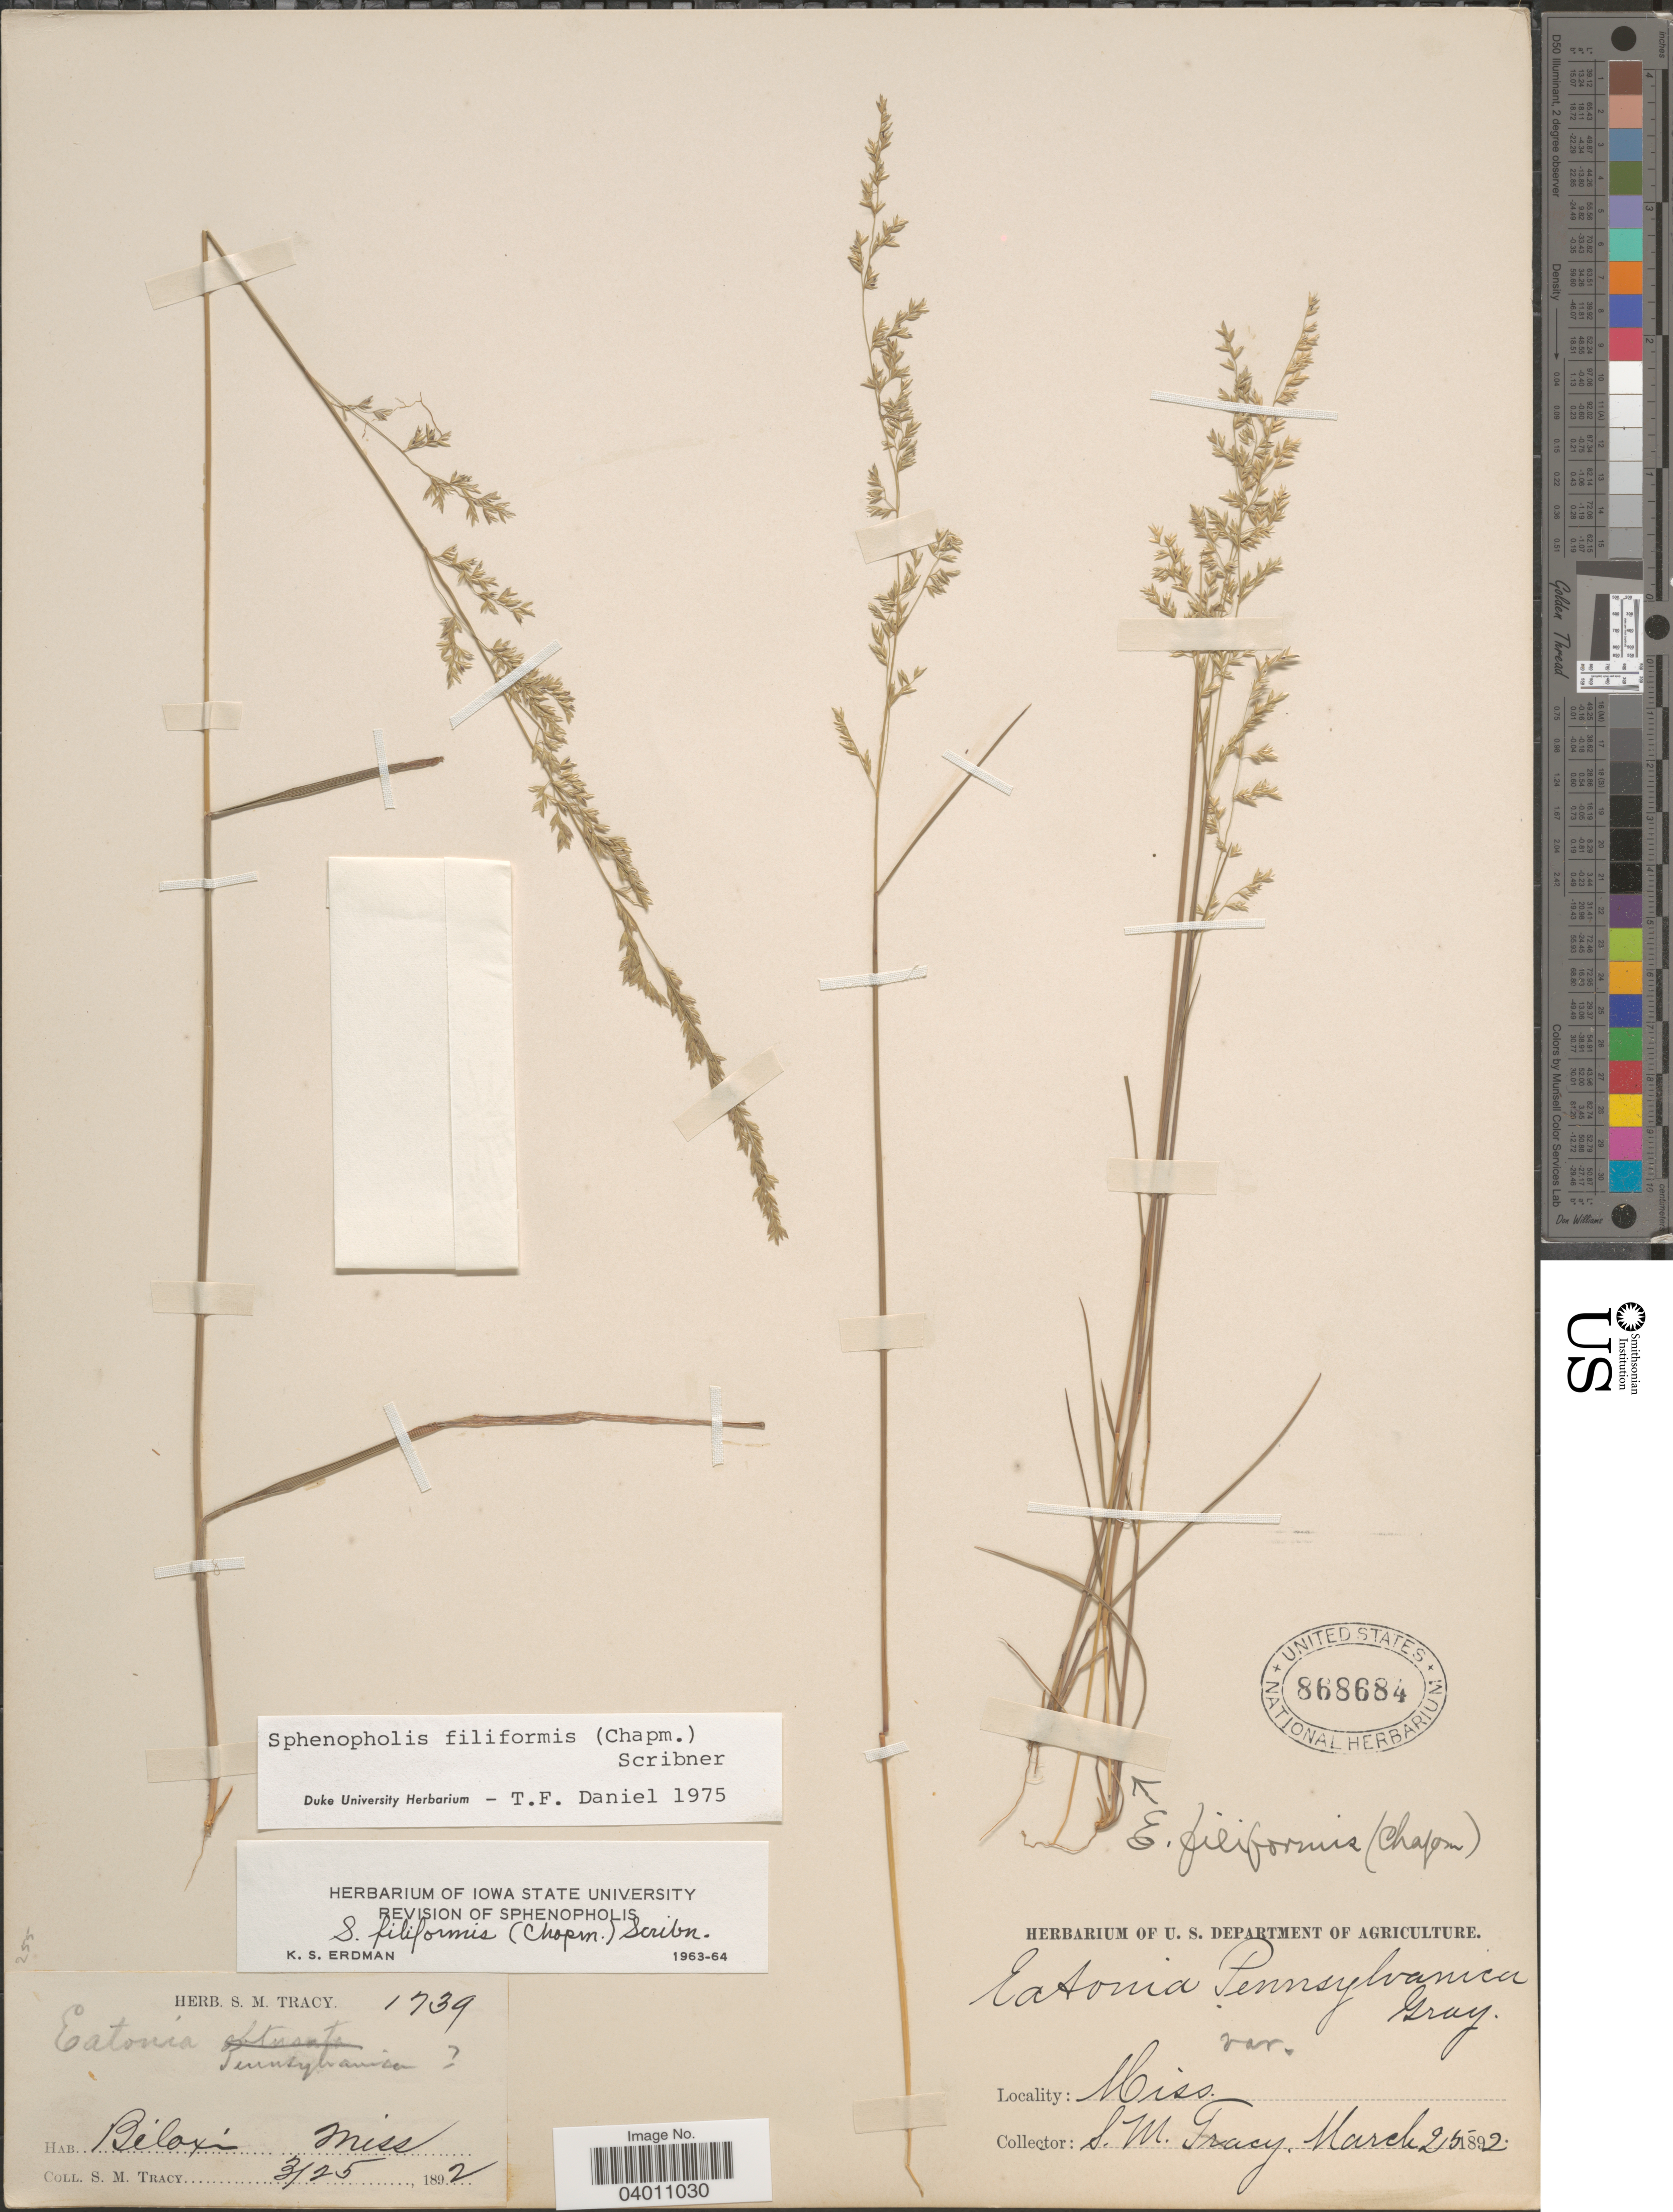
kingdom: Plantae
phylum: Tracheophyta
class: Liliopsida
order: Poales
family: Poaceae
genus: Sphenopholis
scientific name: Sphenopholis filiformis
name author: (Chapm.) Scribn.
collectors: S. M. Tracy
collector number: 1739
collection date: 1892-03-25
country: United States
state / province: Mississippi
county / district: Harrison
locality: Biloxi.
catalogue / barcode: US 868684